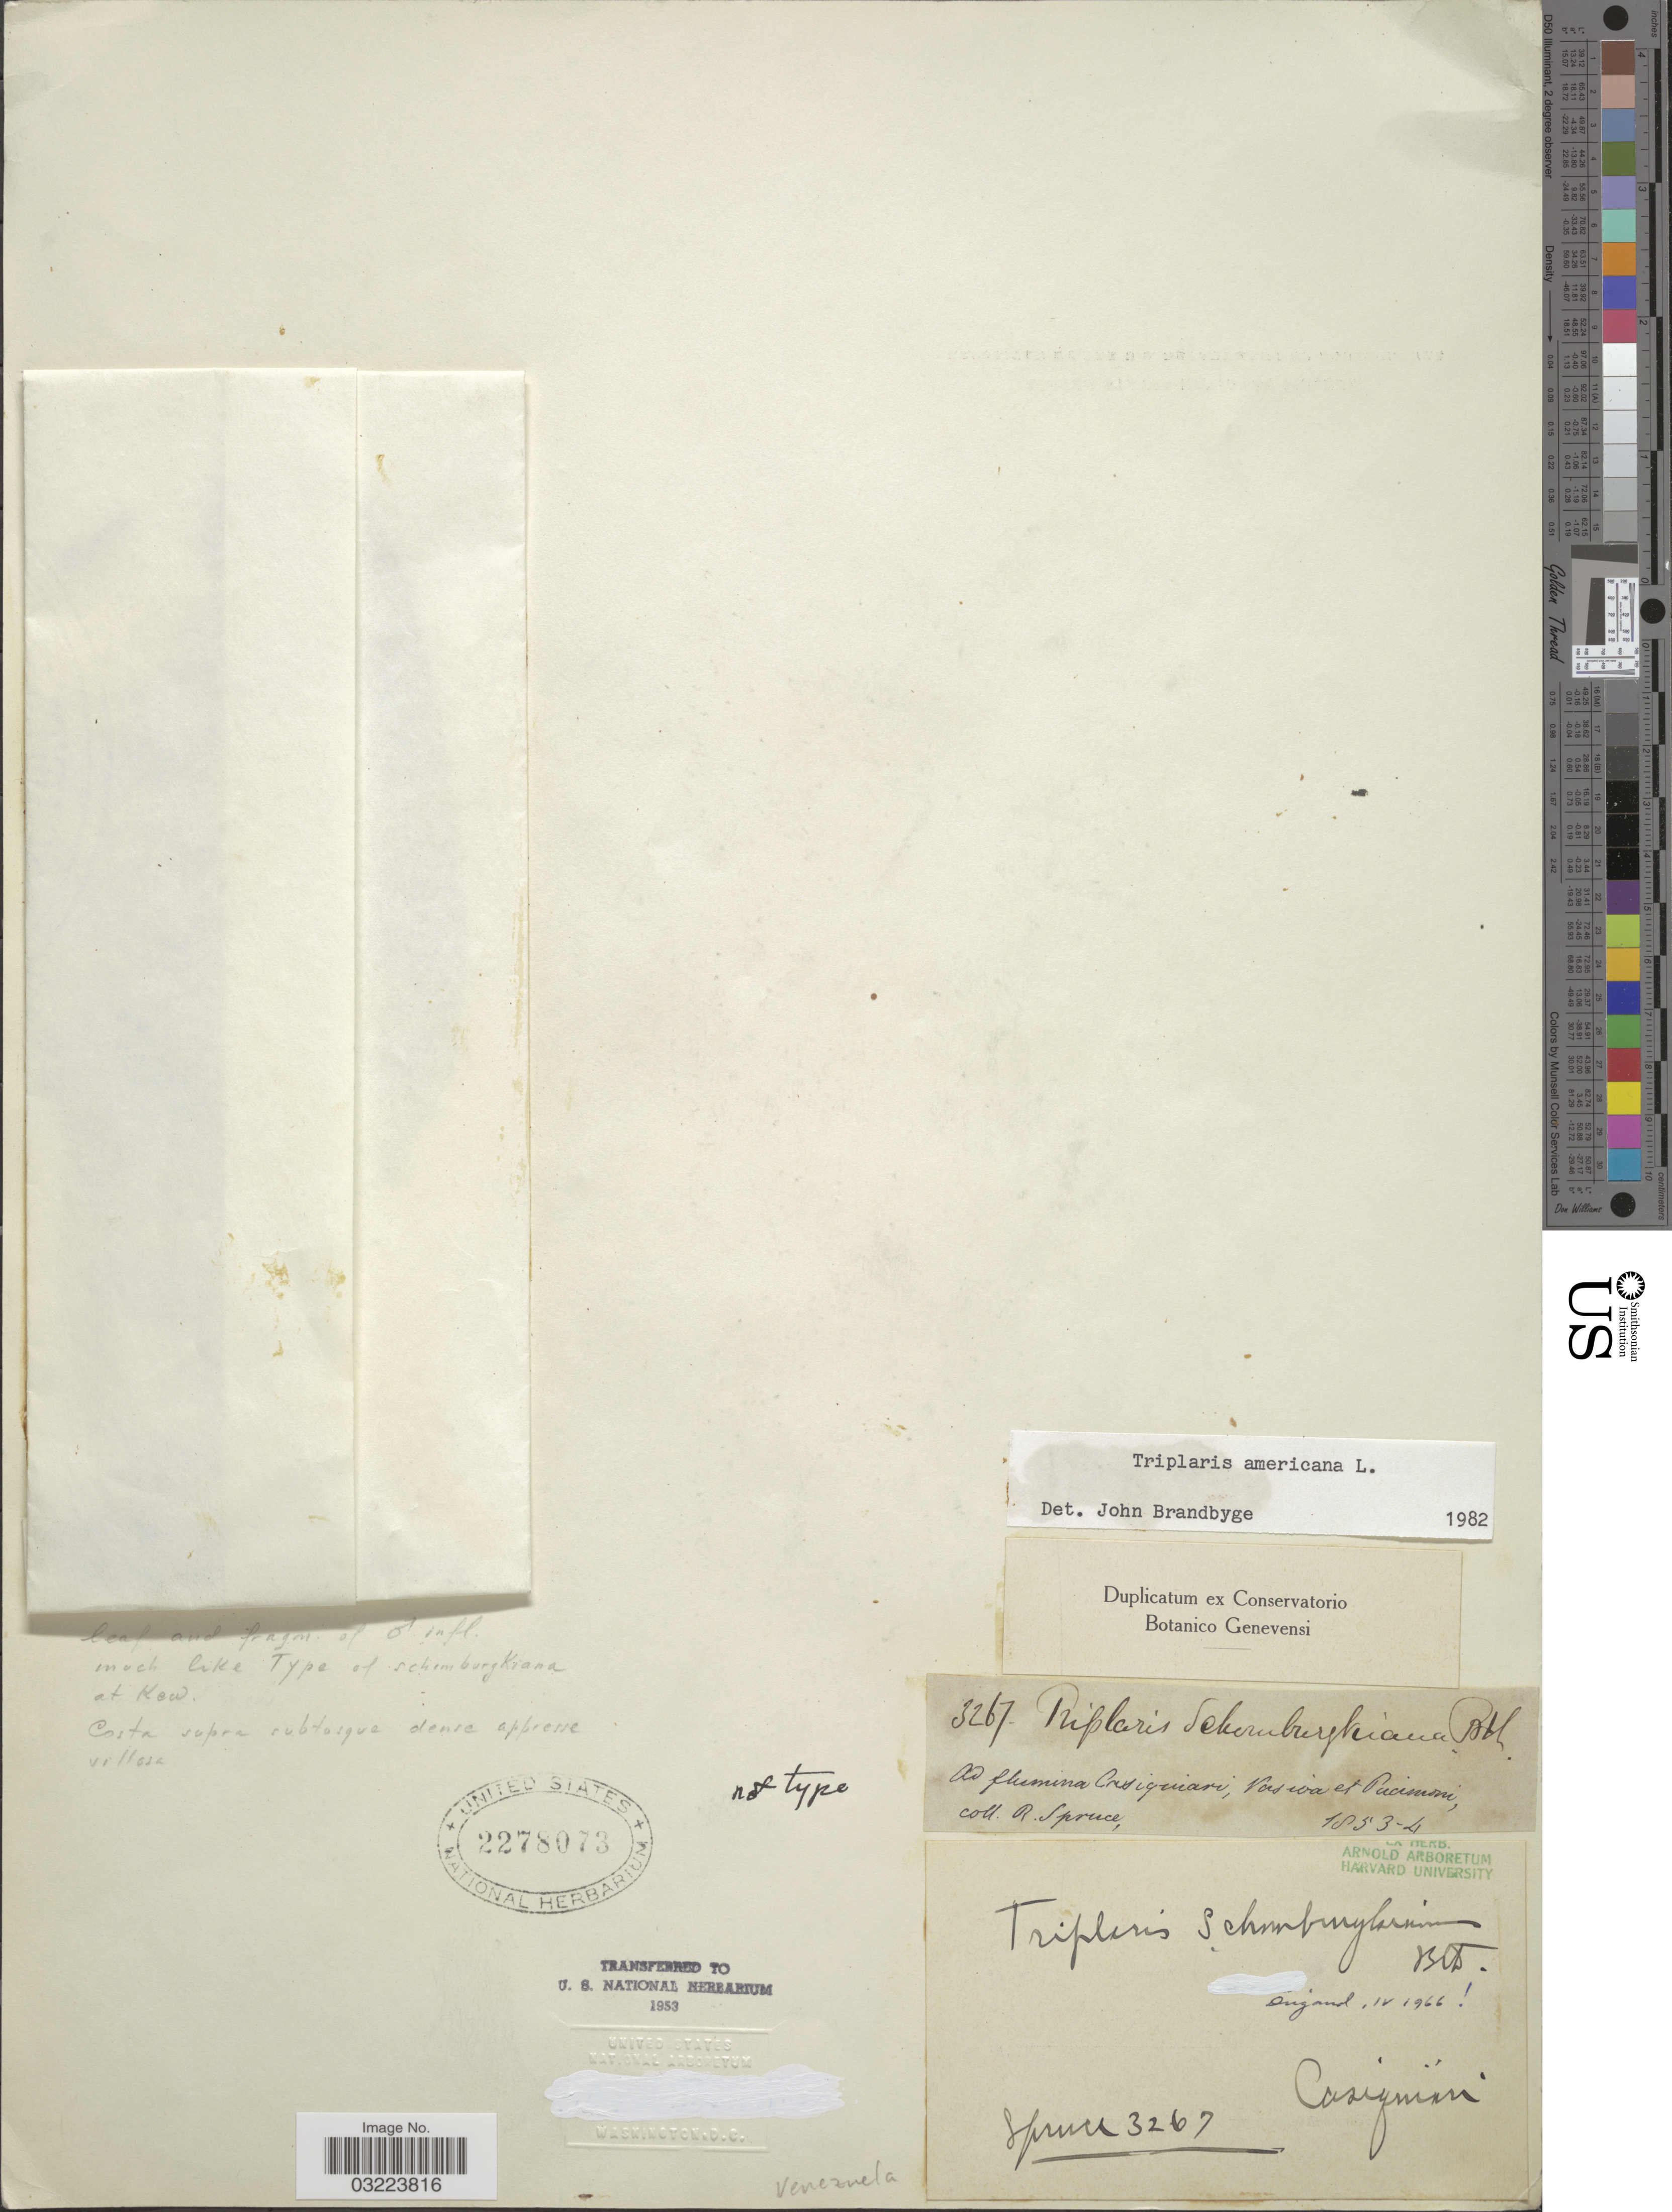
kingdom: Plantae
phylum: Tracheophyta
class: Magnoliopsida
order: Caryophyllales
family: Polygonaceae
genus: Triplaris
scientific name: Triplaris americana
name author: L.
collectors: R. Spruce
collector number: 3267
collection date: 1853-04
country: Venezuela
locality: Ad flumina Casiqiuari, Vasiva [interpreted] et Pacimoni. Casiqiauri.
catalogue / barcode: US 2278073